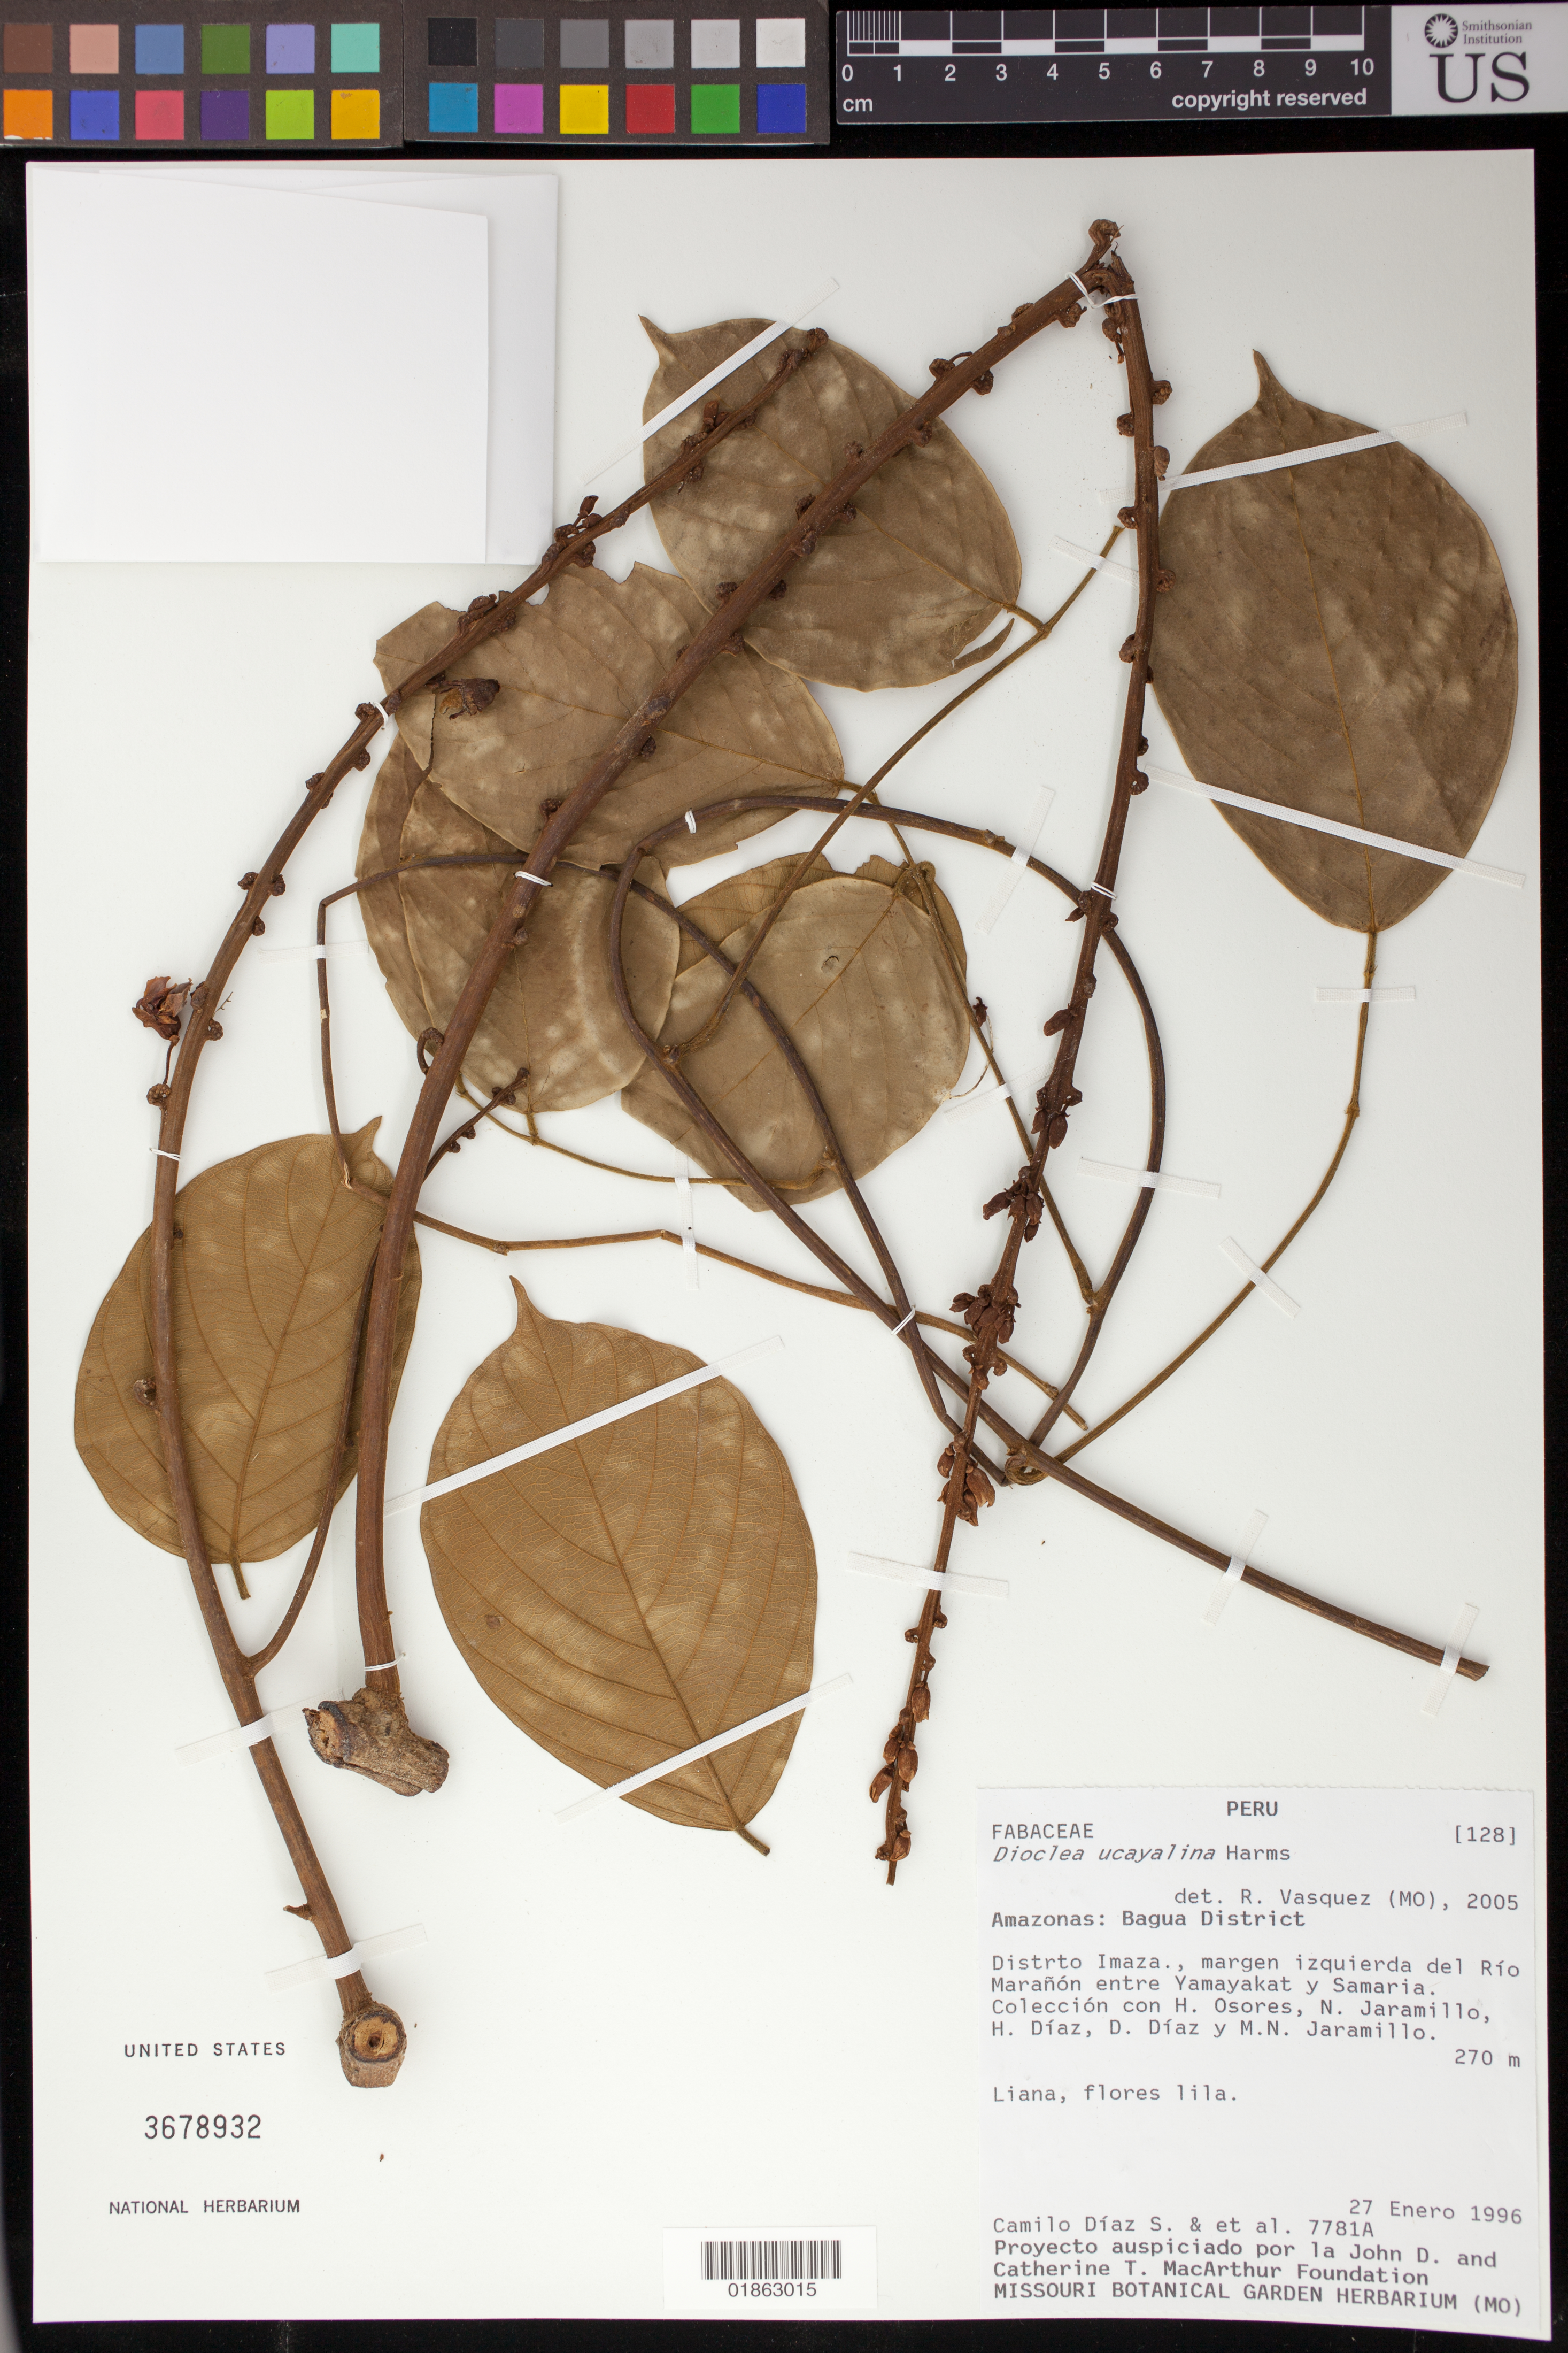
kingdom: Plantae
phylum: Tracheophyta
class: Magnoliopsida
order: Fabales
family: Fabaceae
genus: Macropsychanthus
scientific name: Macropsychanthus ucayalinus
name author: (Harms) L.P. Queiroz & Snak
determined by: Strong, Mark T., (BOT), Smithsonian Institution - National Museum of Natural History (UNITED STATES)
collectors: C. Díaz S. et al.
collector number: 7781A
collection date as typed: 27 Enero 1996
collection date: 1996-01-27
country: Peru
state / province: Amazonas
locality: Bagua District, Distrito Imaza., margen izquierda del Rio Maranon entre Yamayakat y Samaria.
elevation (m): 270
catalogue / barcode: US 3678932